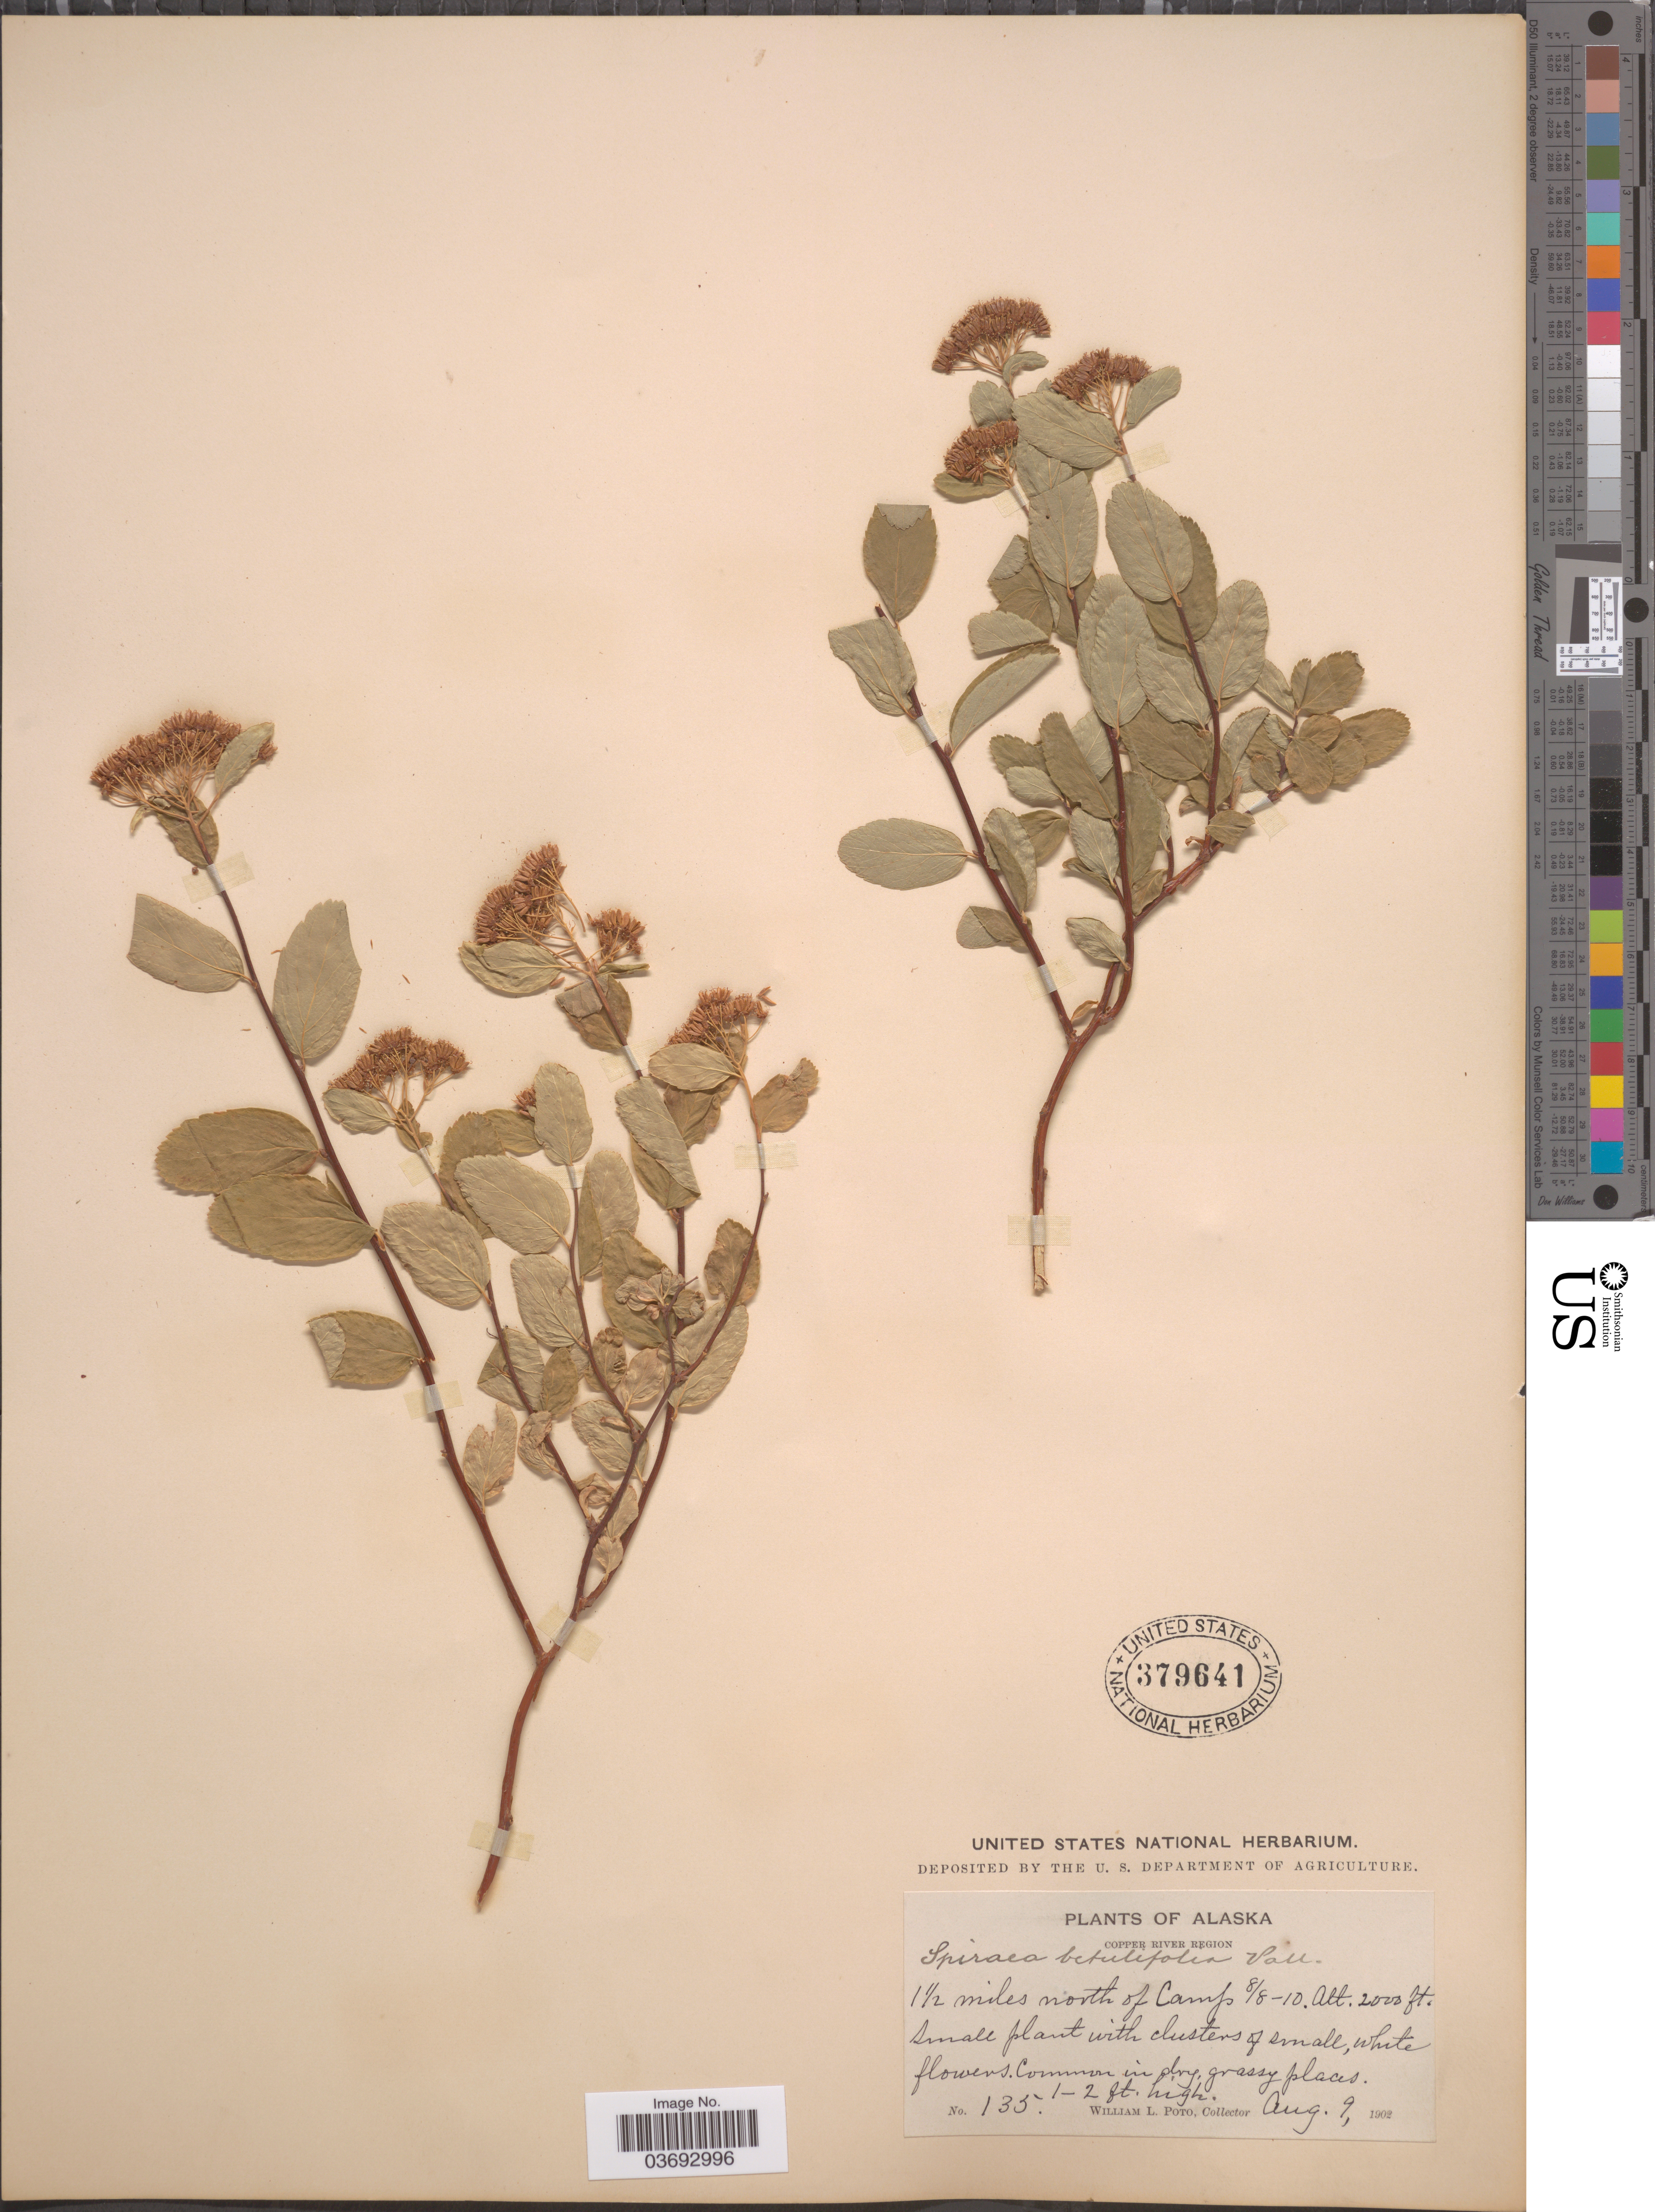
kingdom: Plantae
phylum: Tracheophyta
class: Magnoliopsida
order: Rosales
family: Rosaceae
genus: Spiraea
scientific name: Spiraea stevenii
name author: (C.K. Schneid.) Rydb.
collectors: W. Poto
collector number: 135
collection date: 1902-08-09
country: United States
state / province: Alaska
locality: Copper River Region. 1½ miles north of Camp 8/8-10.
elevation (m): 610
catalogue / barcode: US 379641